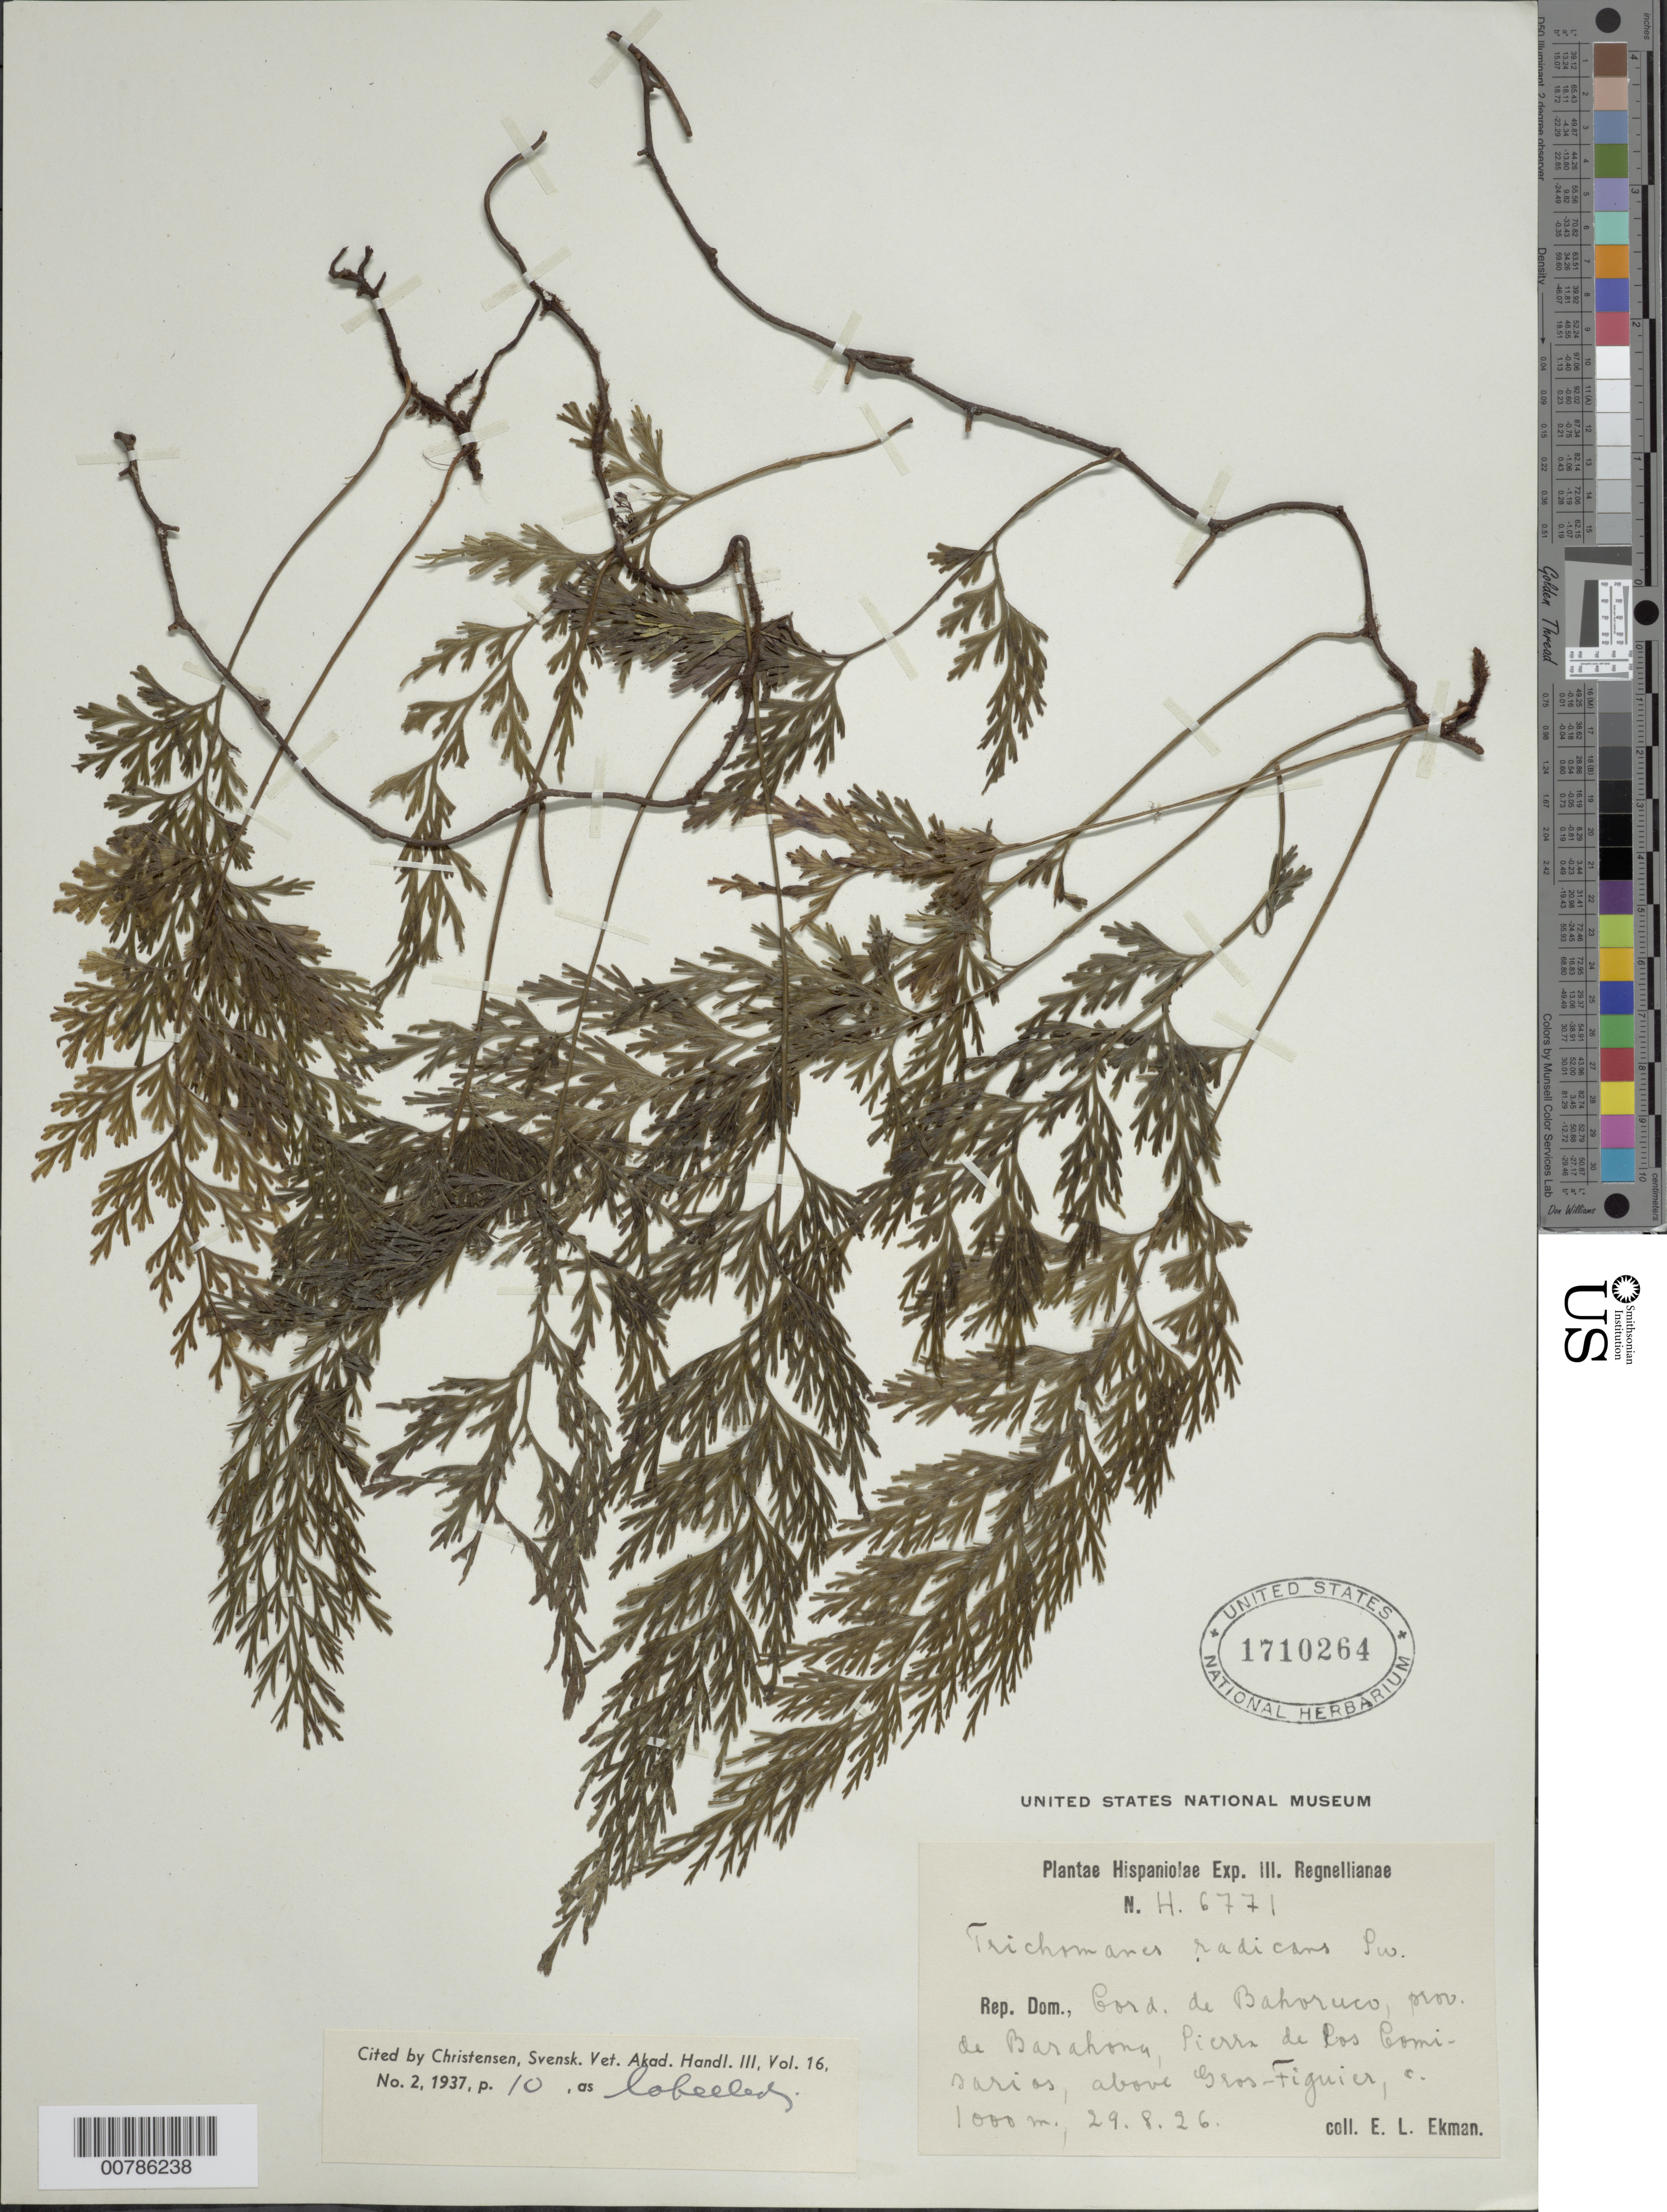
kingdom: Plantae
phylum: Tracheophyta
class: Polypodiopsida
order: Hymenophyllales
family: Hymenophyllaceae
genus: Vandenboschia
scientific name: Vandenboschia radicans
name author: (Sw.) Copel.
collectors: E. L. Ekman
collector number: H 6771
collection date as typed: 29 Aug 1926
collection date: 1926-08-29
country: Dominican Republic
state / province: Barahona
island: Hispaniola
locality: Cordillera de Bahoruco, Sierra de los Comisarios, above Gros-Figuier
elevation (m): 1000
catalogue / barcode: US 1710264